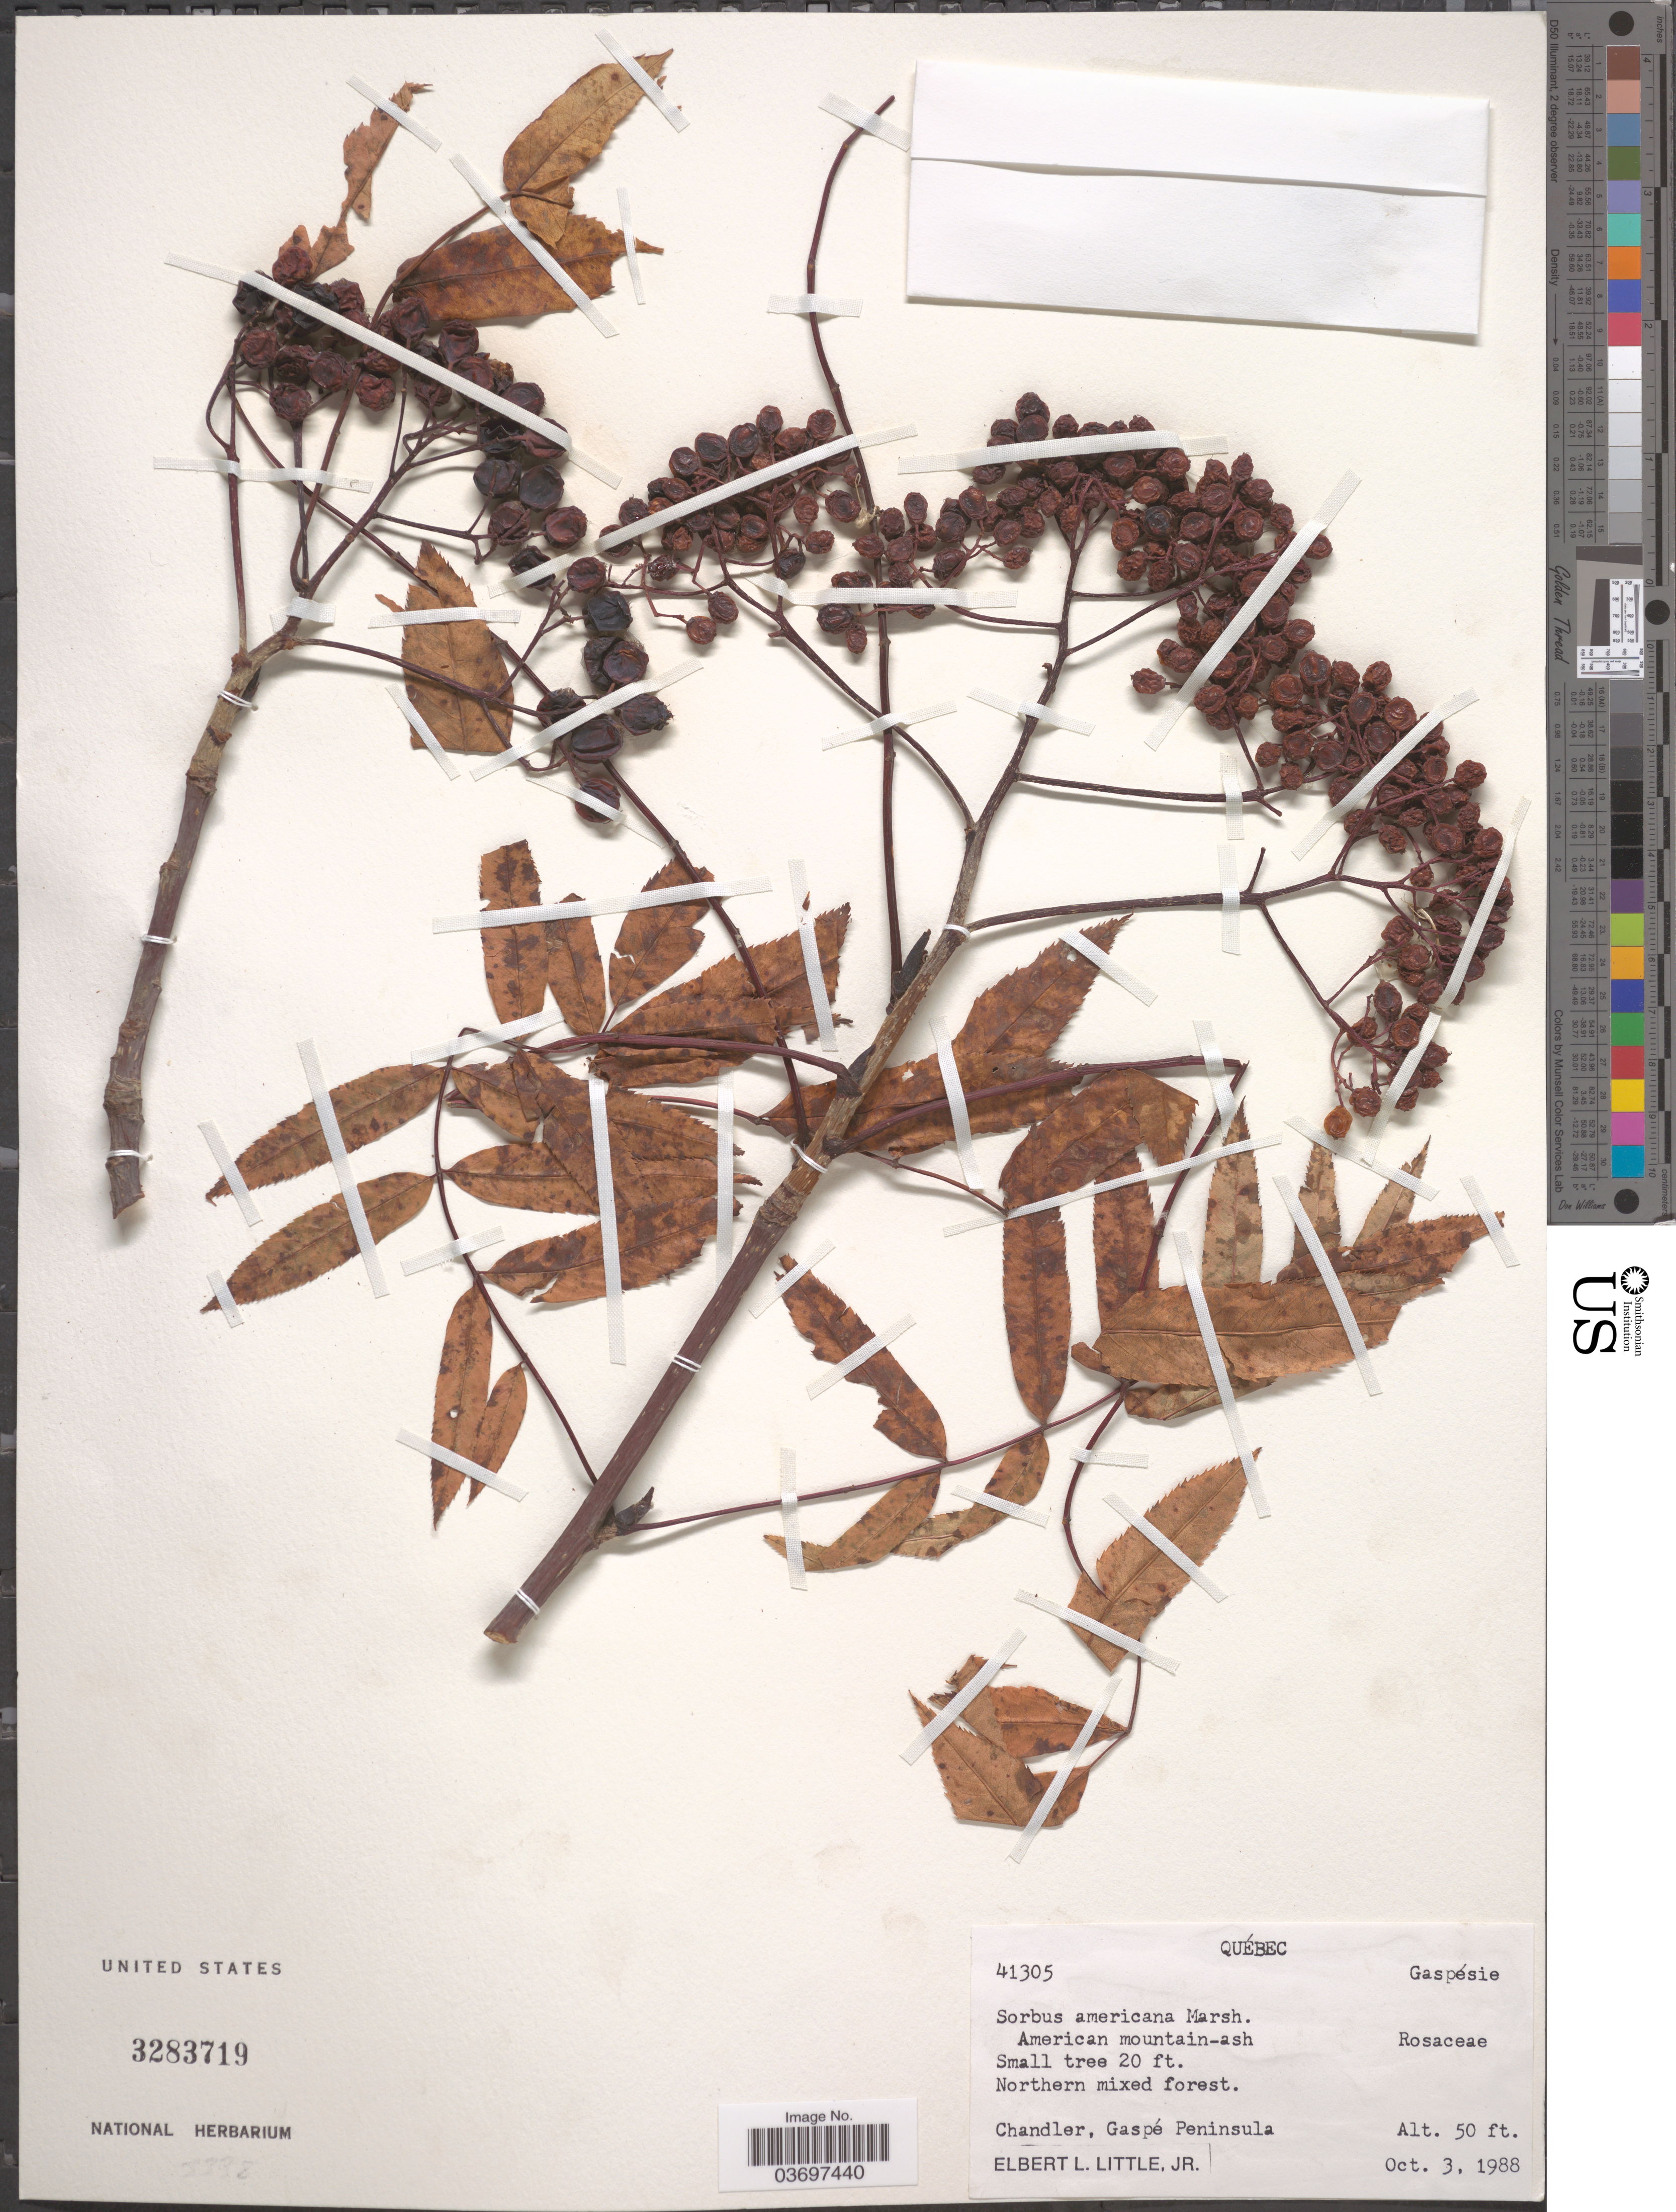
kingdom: Plantae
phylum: Tracheophyta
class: Magnoliopsida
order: Rosales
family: Rosaceae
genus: Sorbus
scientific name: Sorbus americana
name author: Marshall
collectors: E. L. Little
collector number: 41305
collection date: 1988-10-03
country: Canada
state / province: Quebec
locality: Chandler, Gaspé Peninsula.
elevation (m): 15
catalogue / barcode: US 3283719